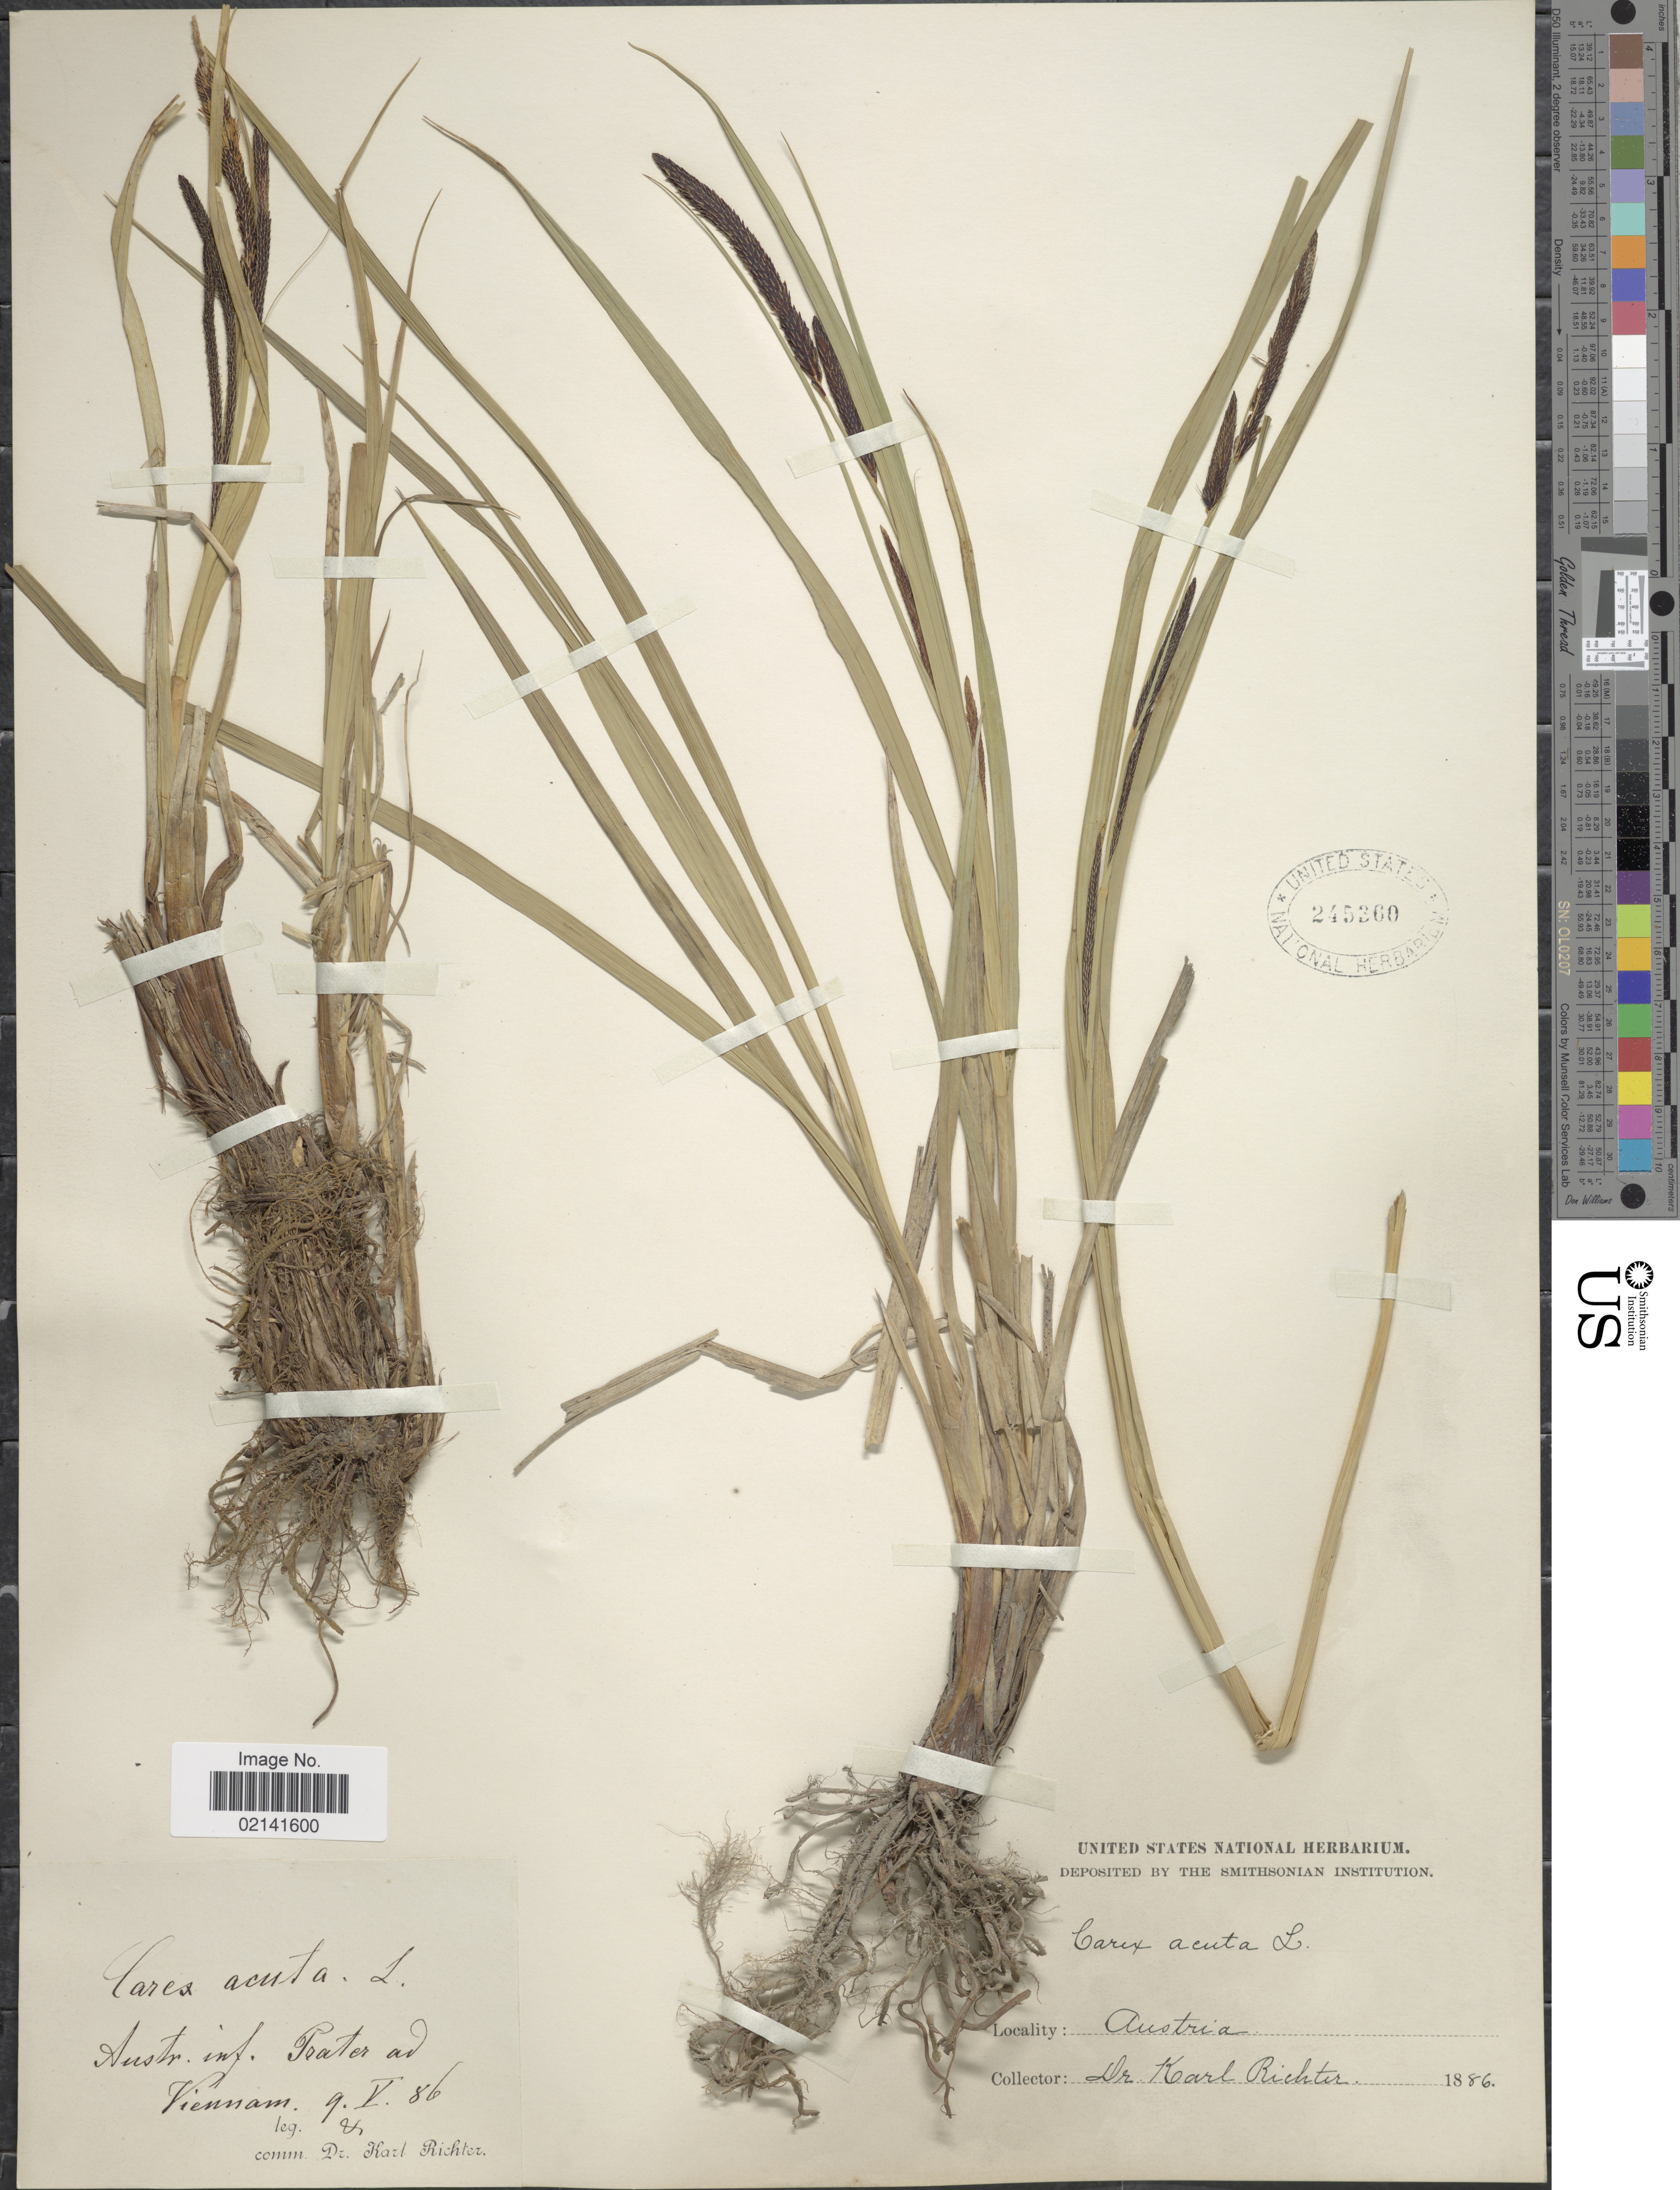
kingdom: Plantae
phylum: Tracheophyta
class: Liliopsida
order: Poales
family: Cyperaceae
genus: Carex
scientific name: Carex acuta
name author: L.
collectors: K. Richter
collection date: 1886-05-09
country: Austria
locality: Austr. inf. Prater ad Viennam [interpreted]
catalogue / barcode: US 245360